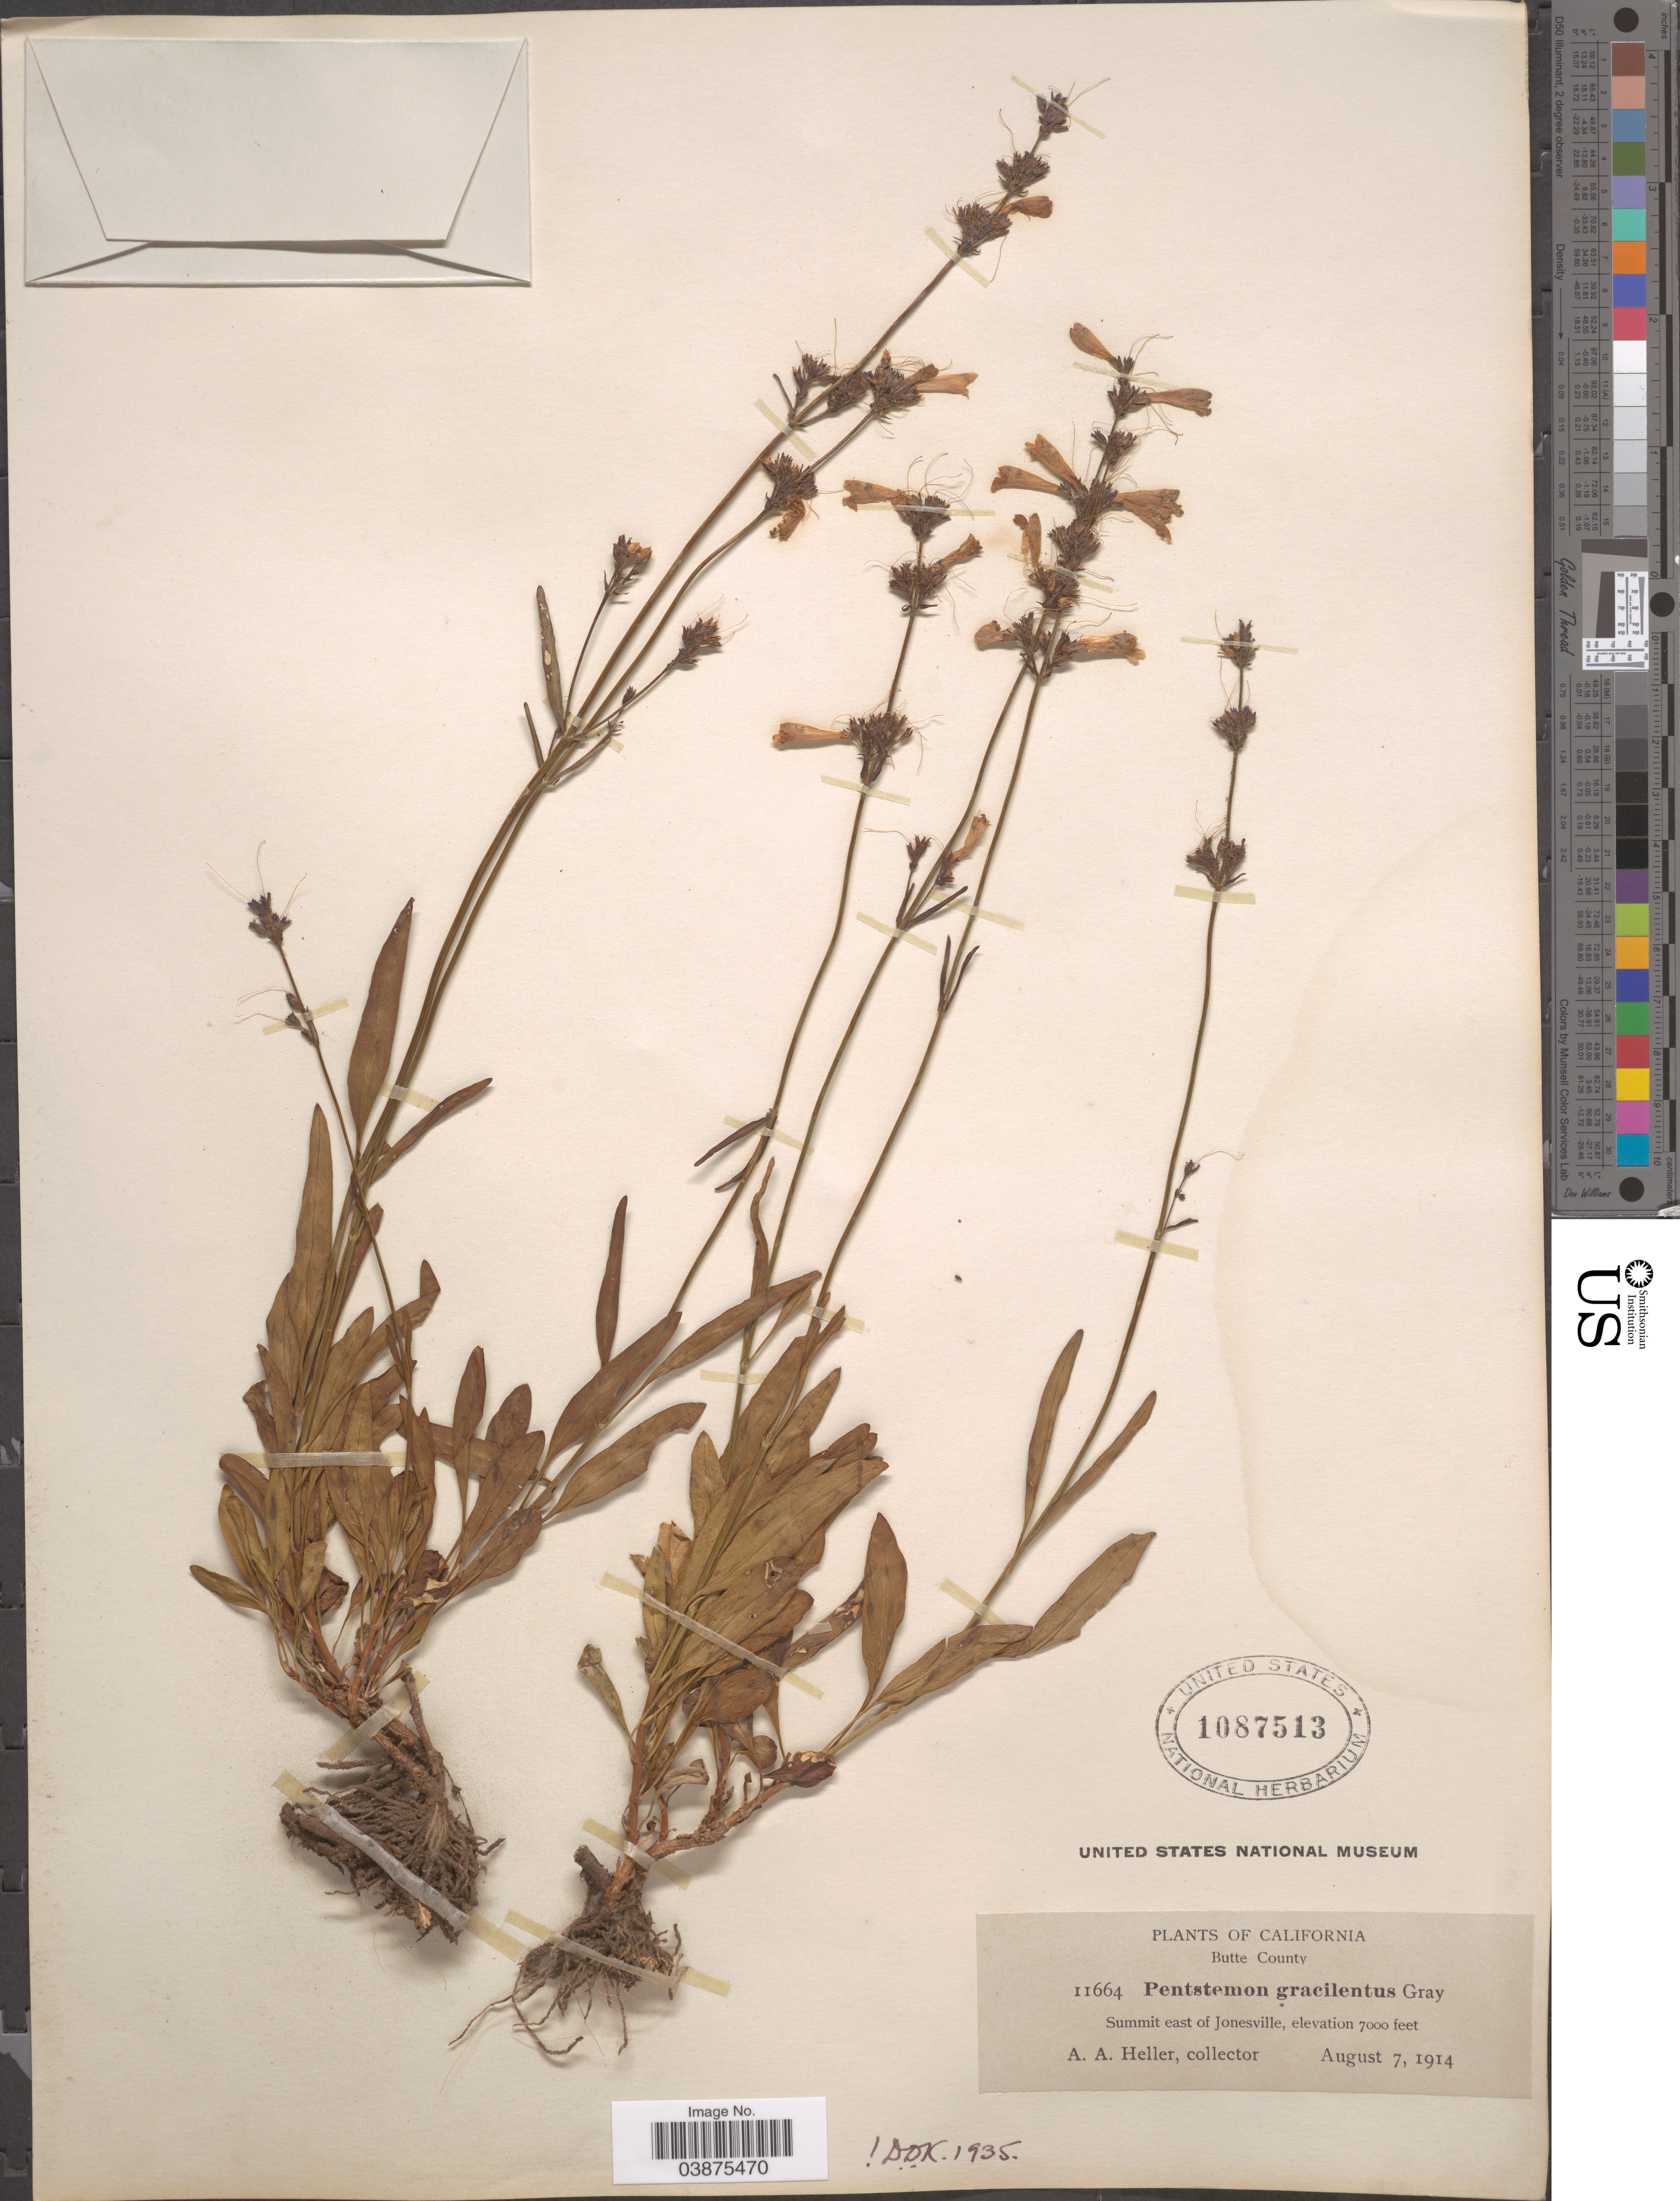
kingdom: Plantae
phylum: Tracheophyta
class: Magnoliopsida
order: Lamiales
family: Plantaginaceae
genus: Penstemon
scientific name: Penstemon gracilentus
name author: A. Gray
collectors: A. A. Heller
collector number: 11664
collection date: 1914-08-07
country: United States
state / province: California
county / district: Butte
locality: Butte County. Summit east of Jonesville.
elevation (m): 2134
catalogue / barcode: US 1087513